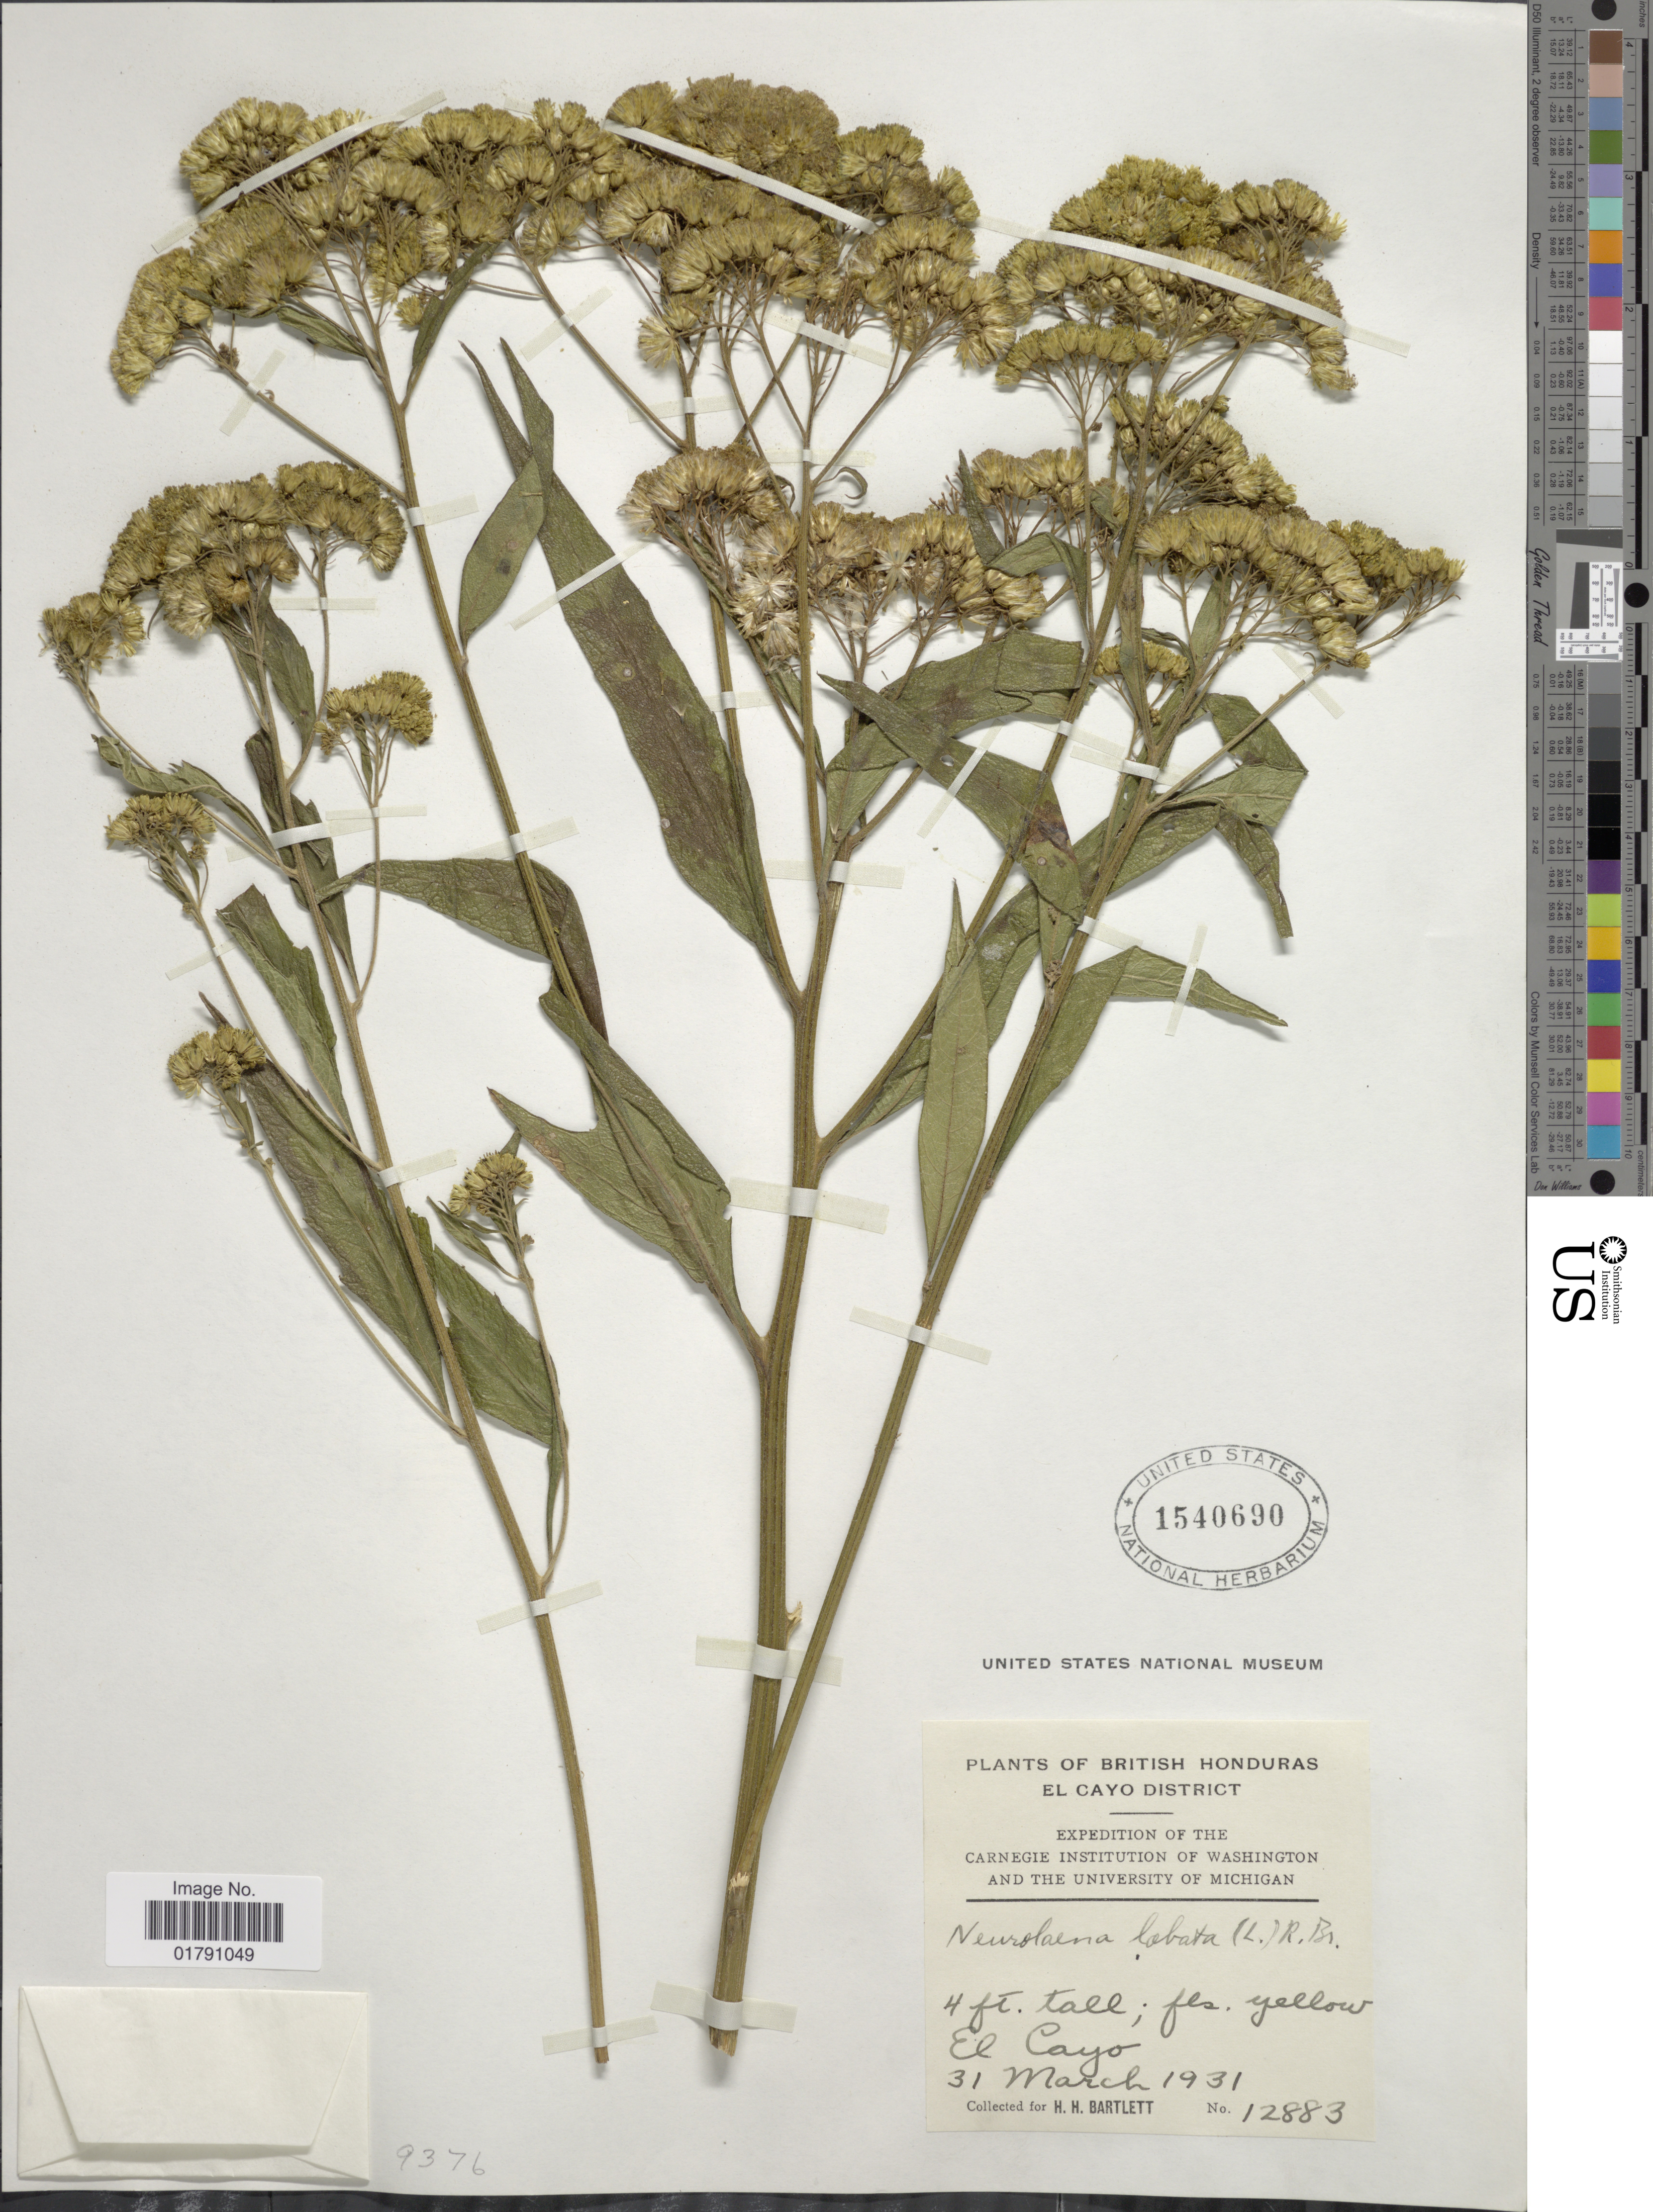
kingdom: Plantae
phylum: Tracheophyta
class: Magnoliopsida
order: Asterales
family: Asteraceae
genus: Neurolaena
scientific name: Neurolaena lobata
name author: (L.) R. Br. ex Cass.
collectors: H. H. Bartlett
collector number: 12883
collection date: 1931-03-31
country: Belize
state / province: Cayo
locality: British Honduras, El Cayo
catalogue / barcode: US 1540690